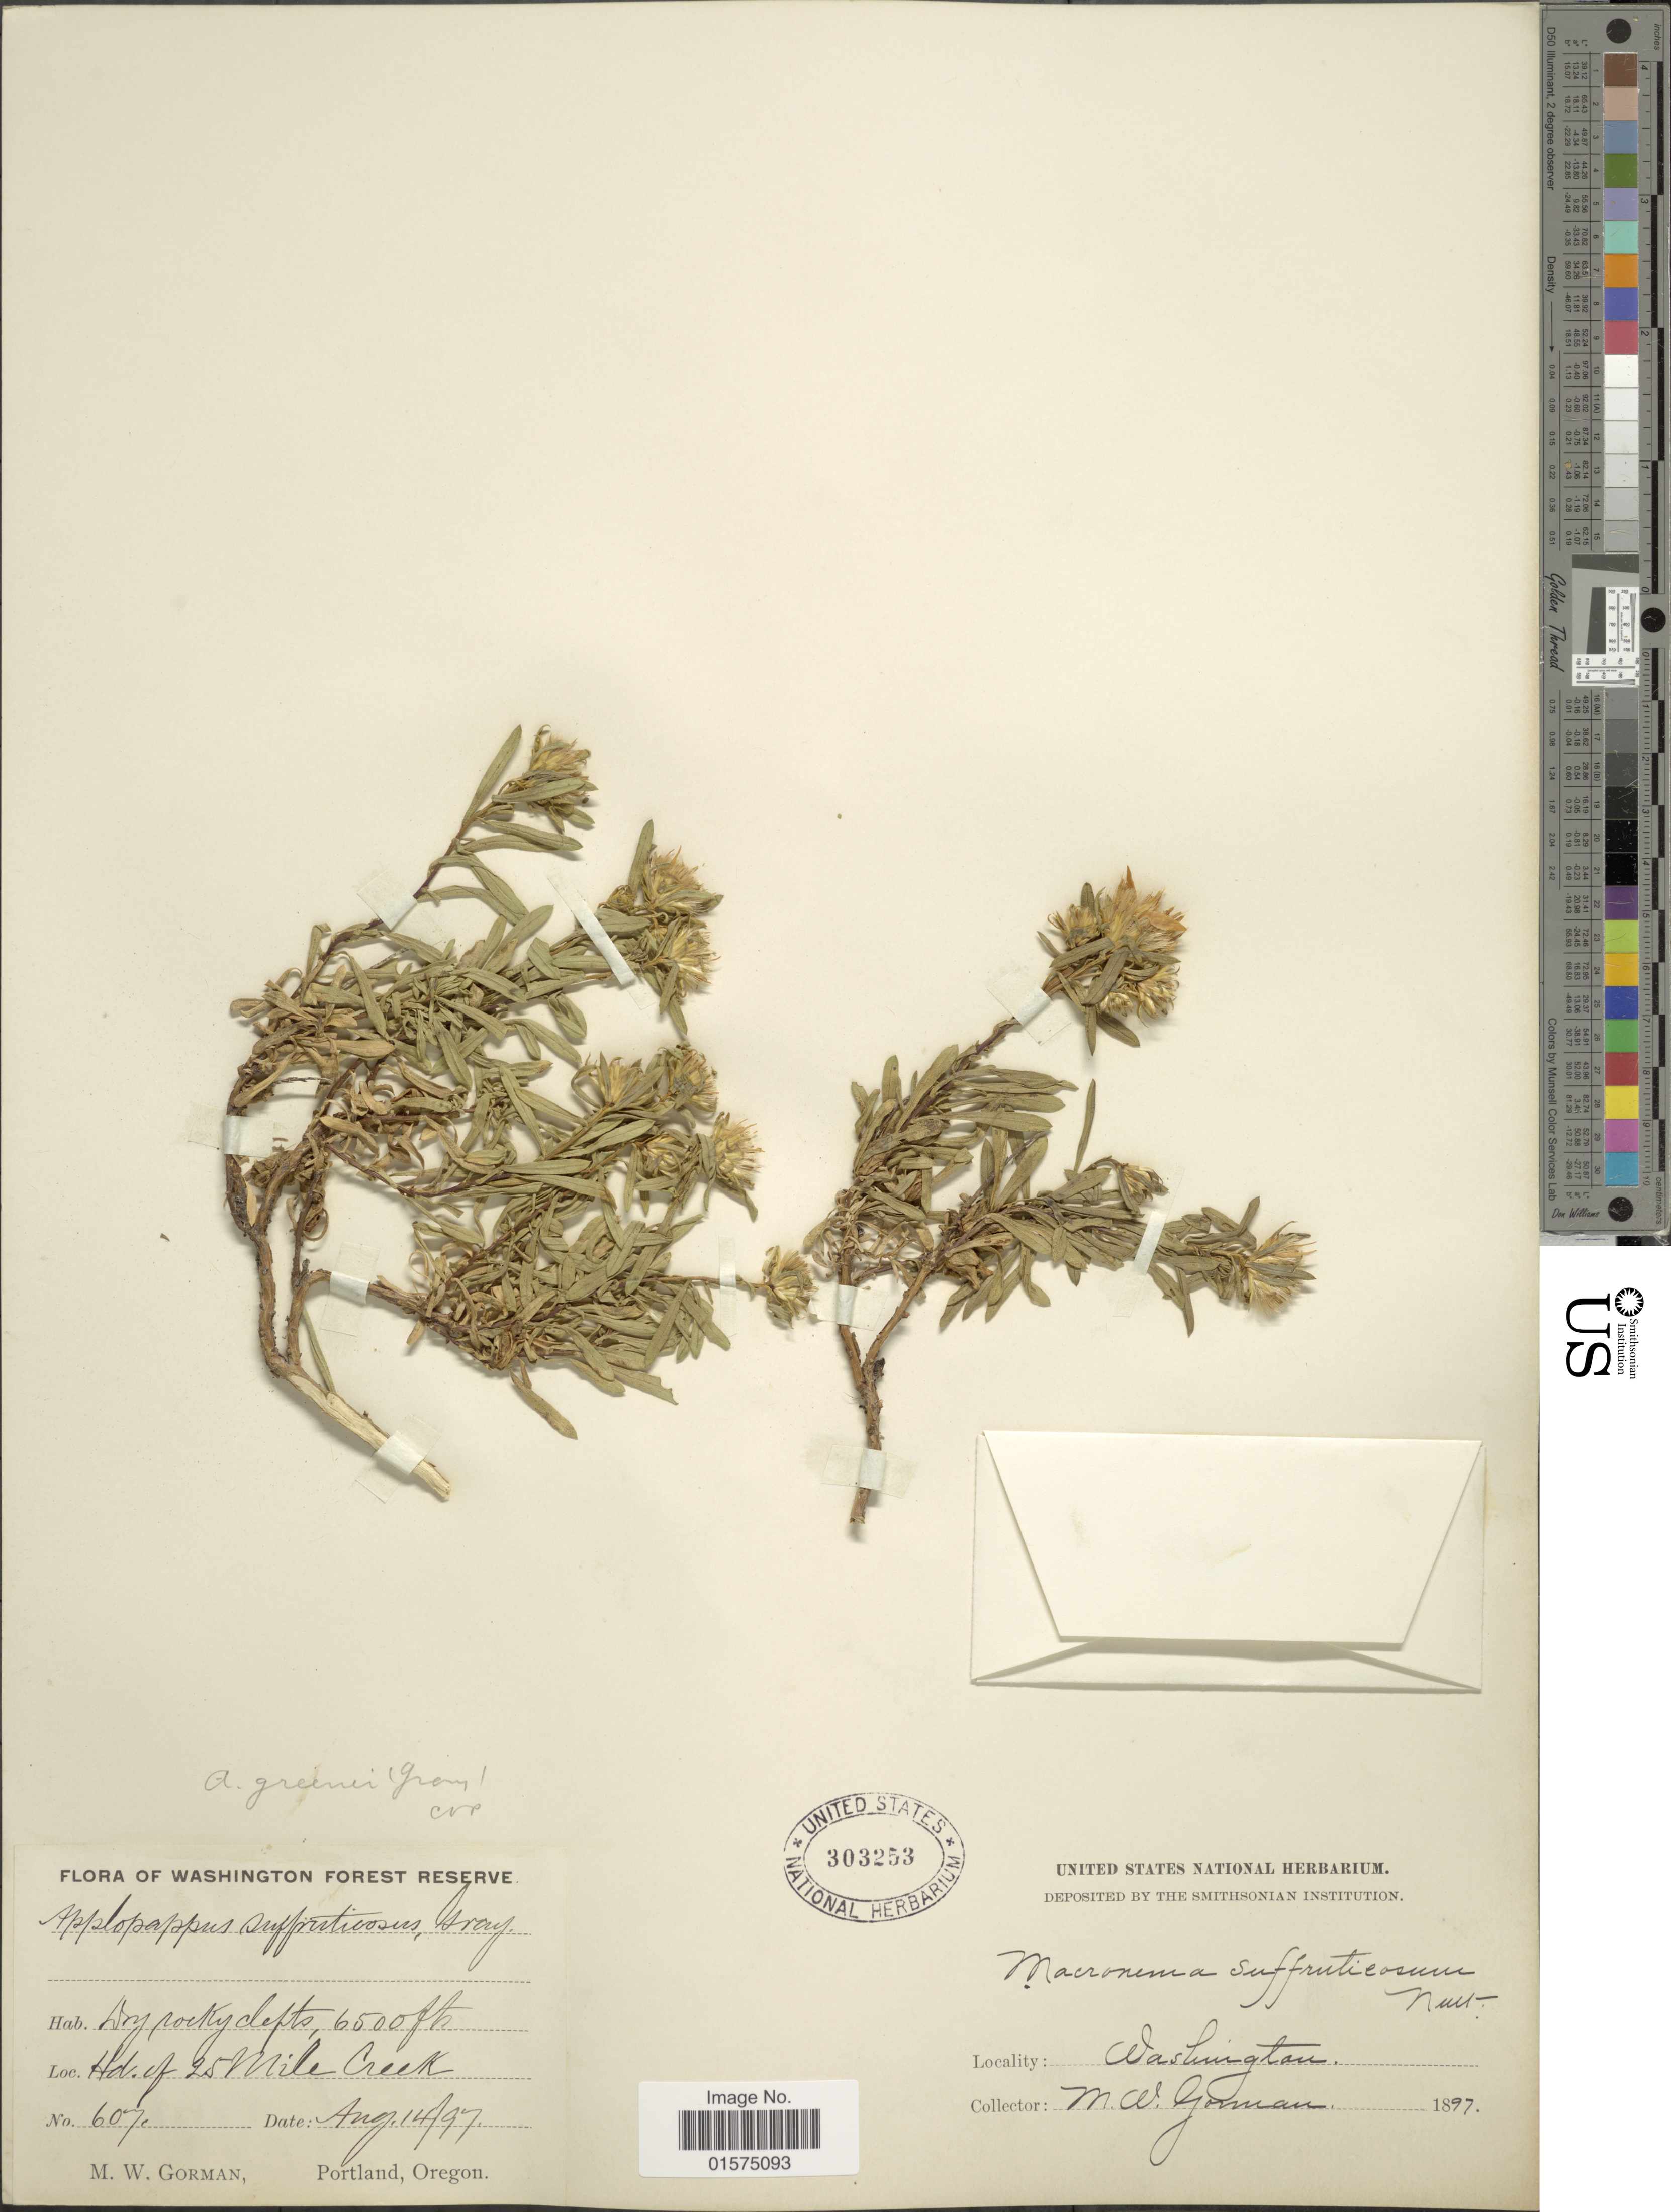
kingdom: Plantae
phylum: Tracheophyta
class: Magnoliopsida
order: Asterales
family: Asteraceae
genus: Ericameria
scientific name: Ericameria greenei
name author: (A. Gray) G.L. Nesom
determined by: Urbatsch, Lowell E., Curator (LSU), Louisiana State University (UNITED STATES)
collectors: M. W. Gorman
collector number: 607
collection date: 1897-08-14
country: United States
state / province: Washington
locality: Hd. of 25 Mile Creek. Washington Forest Reserve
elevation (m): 1981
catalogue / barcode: US 303253